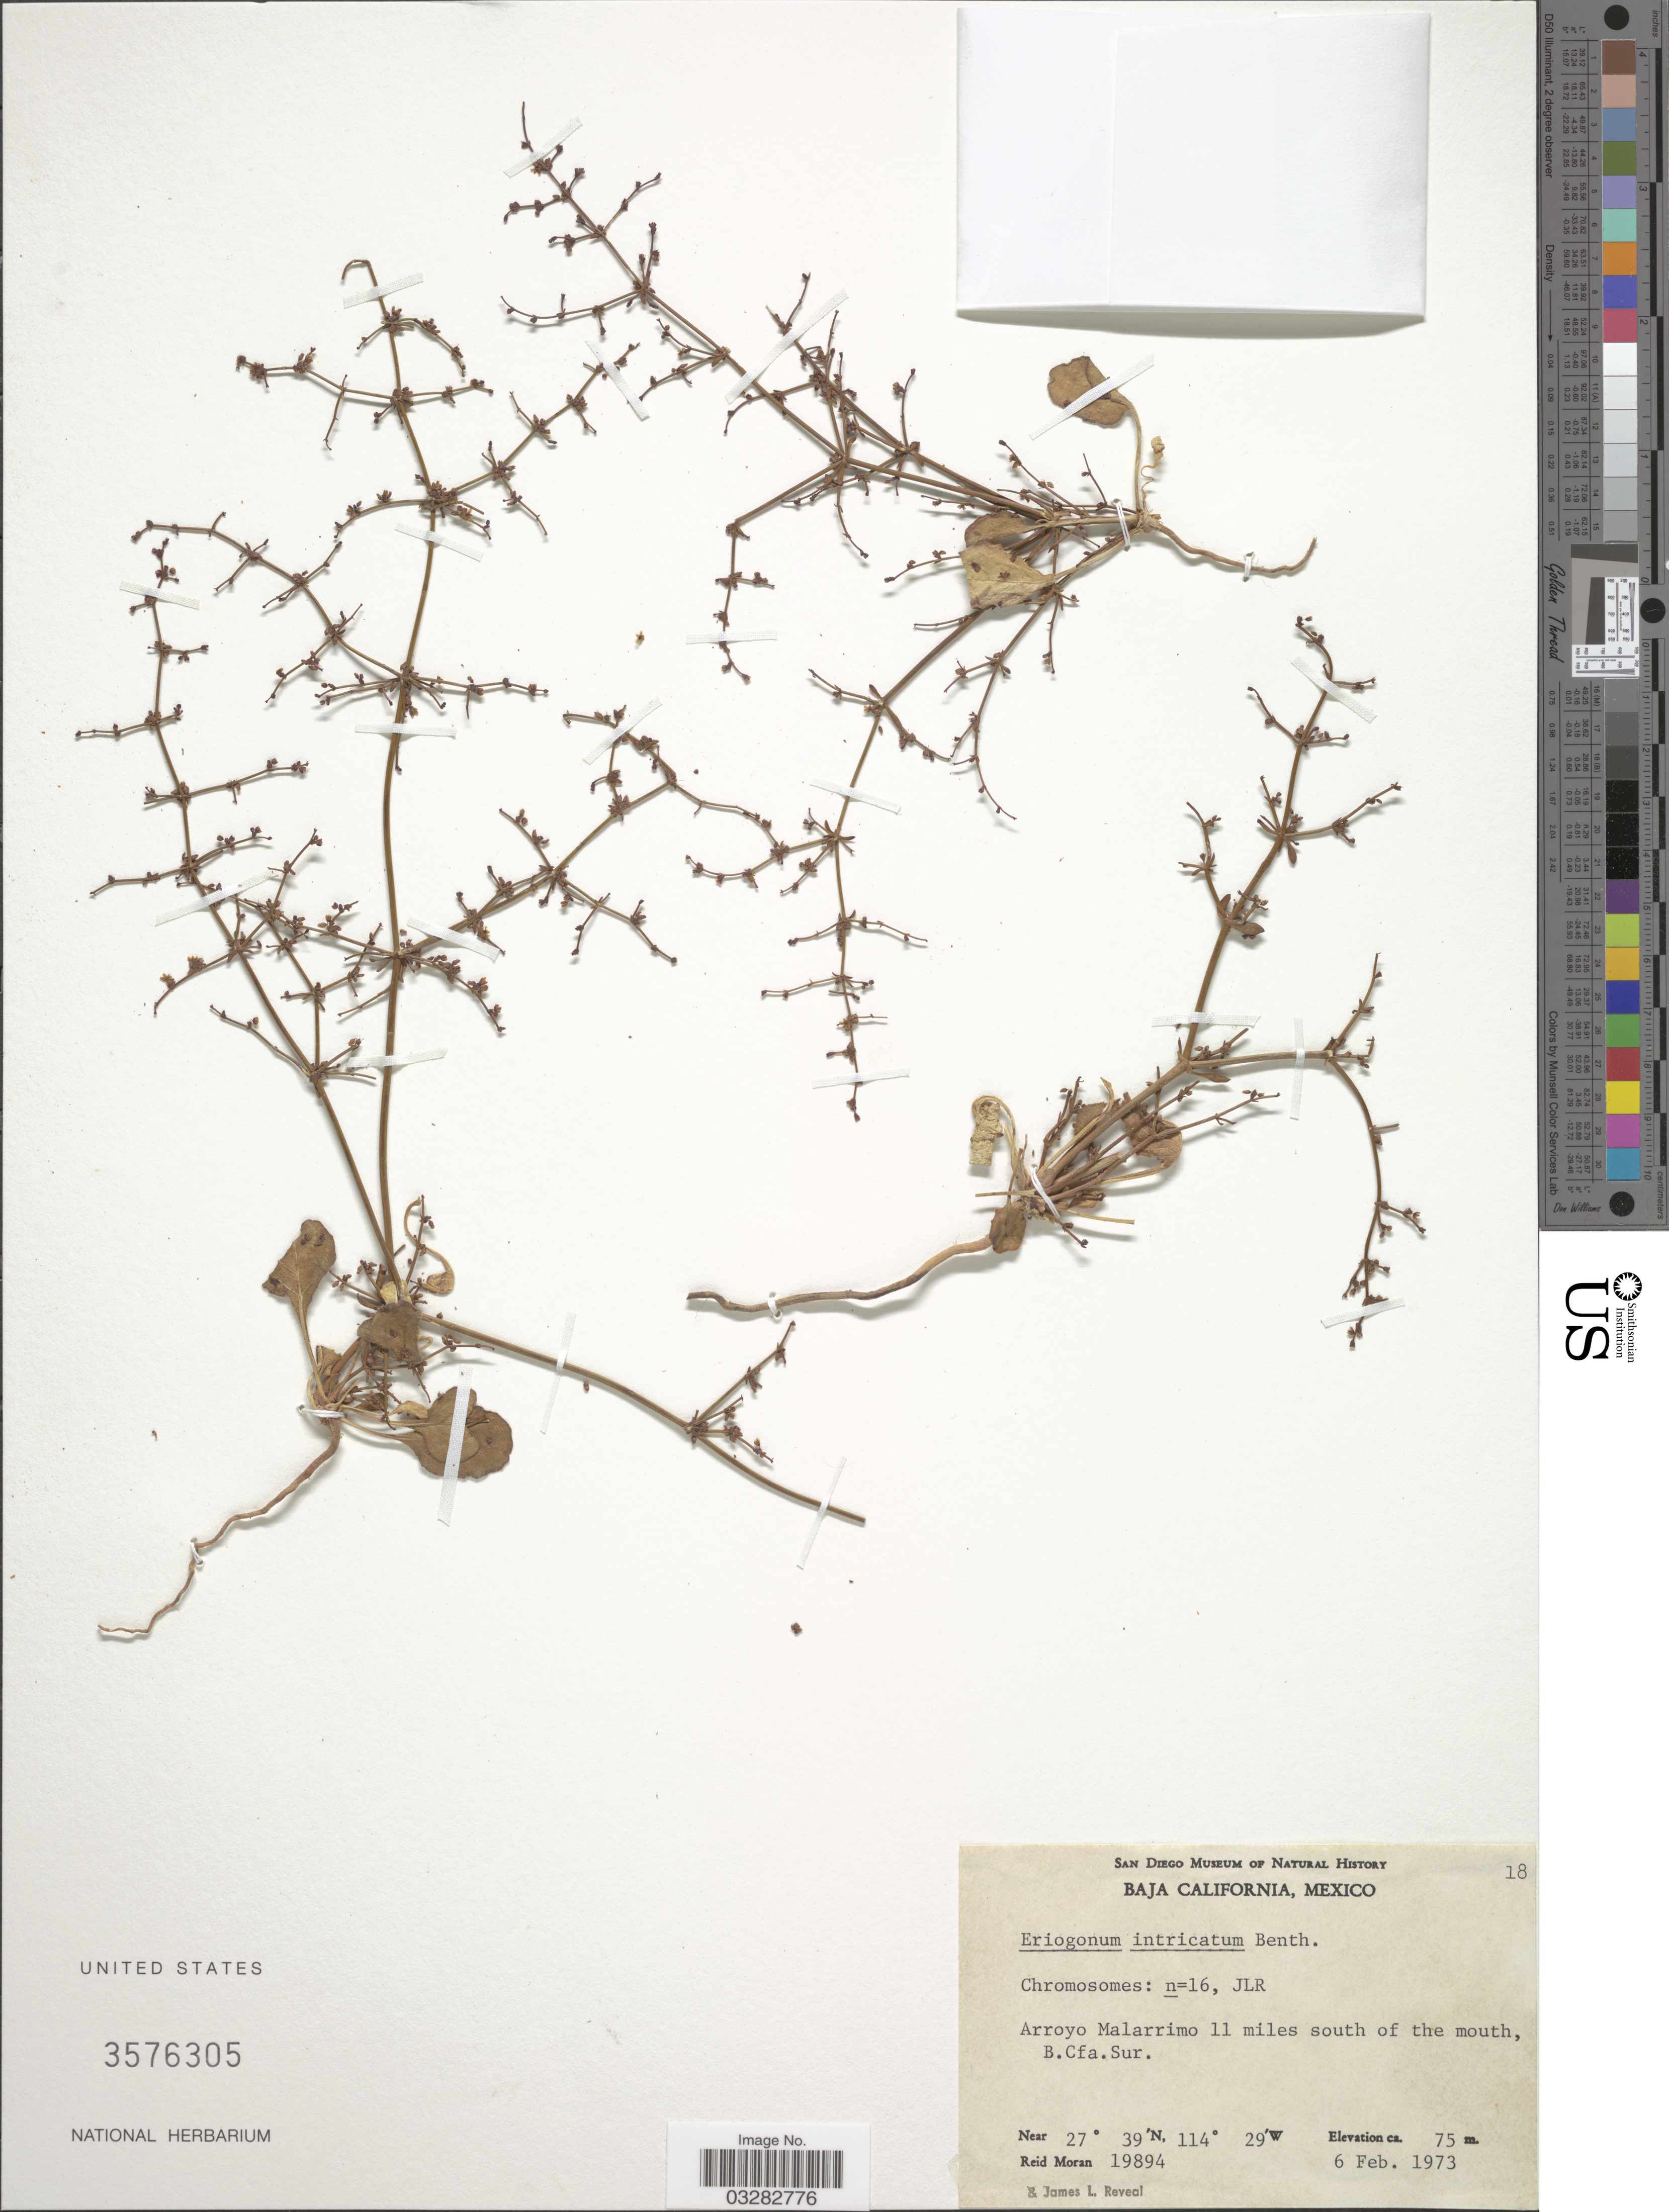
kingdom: Plantae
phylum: Tracheophyta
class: Magnoliopsida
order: Caryophyllales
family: Polygonaceae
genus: Eriogonum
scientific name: Eriogonum intricatum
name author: Benth.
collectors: R. V. Moran & J. L. Reveal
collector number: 19894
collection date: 1973-02-06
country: Mexico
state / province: Baja California Sur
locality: Arroyo Malarrimo 11 miles south of the mouth.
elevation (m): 75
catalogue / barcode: US 3576305